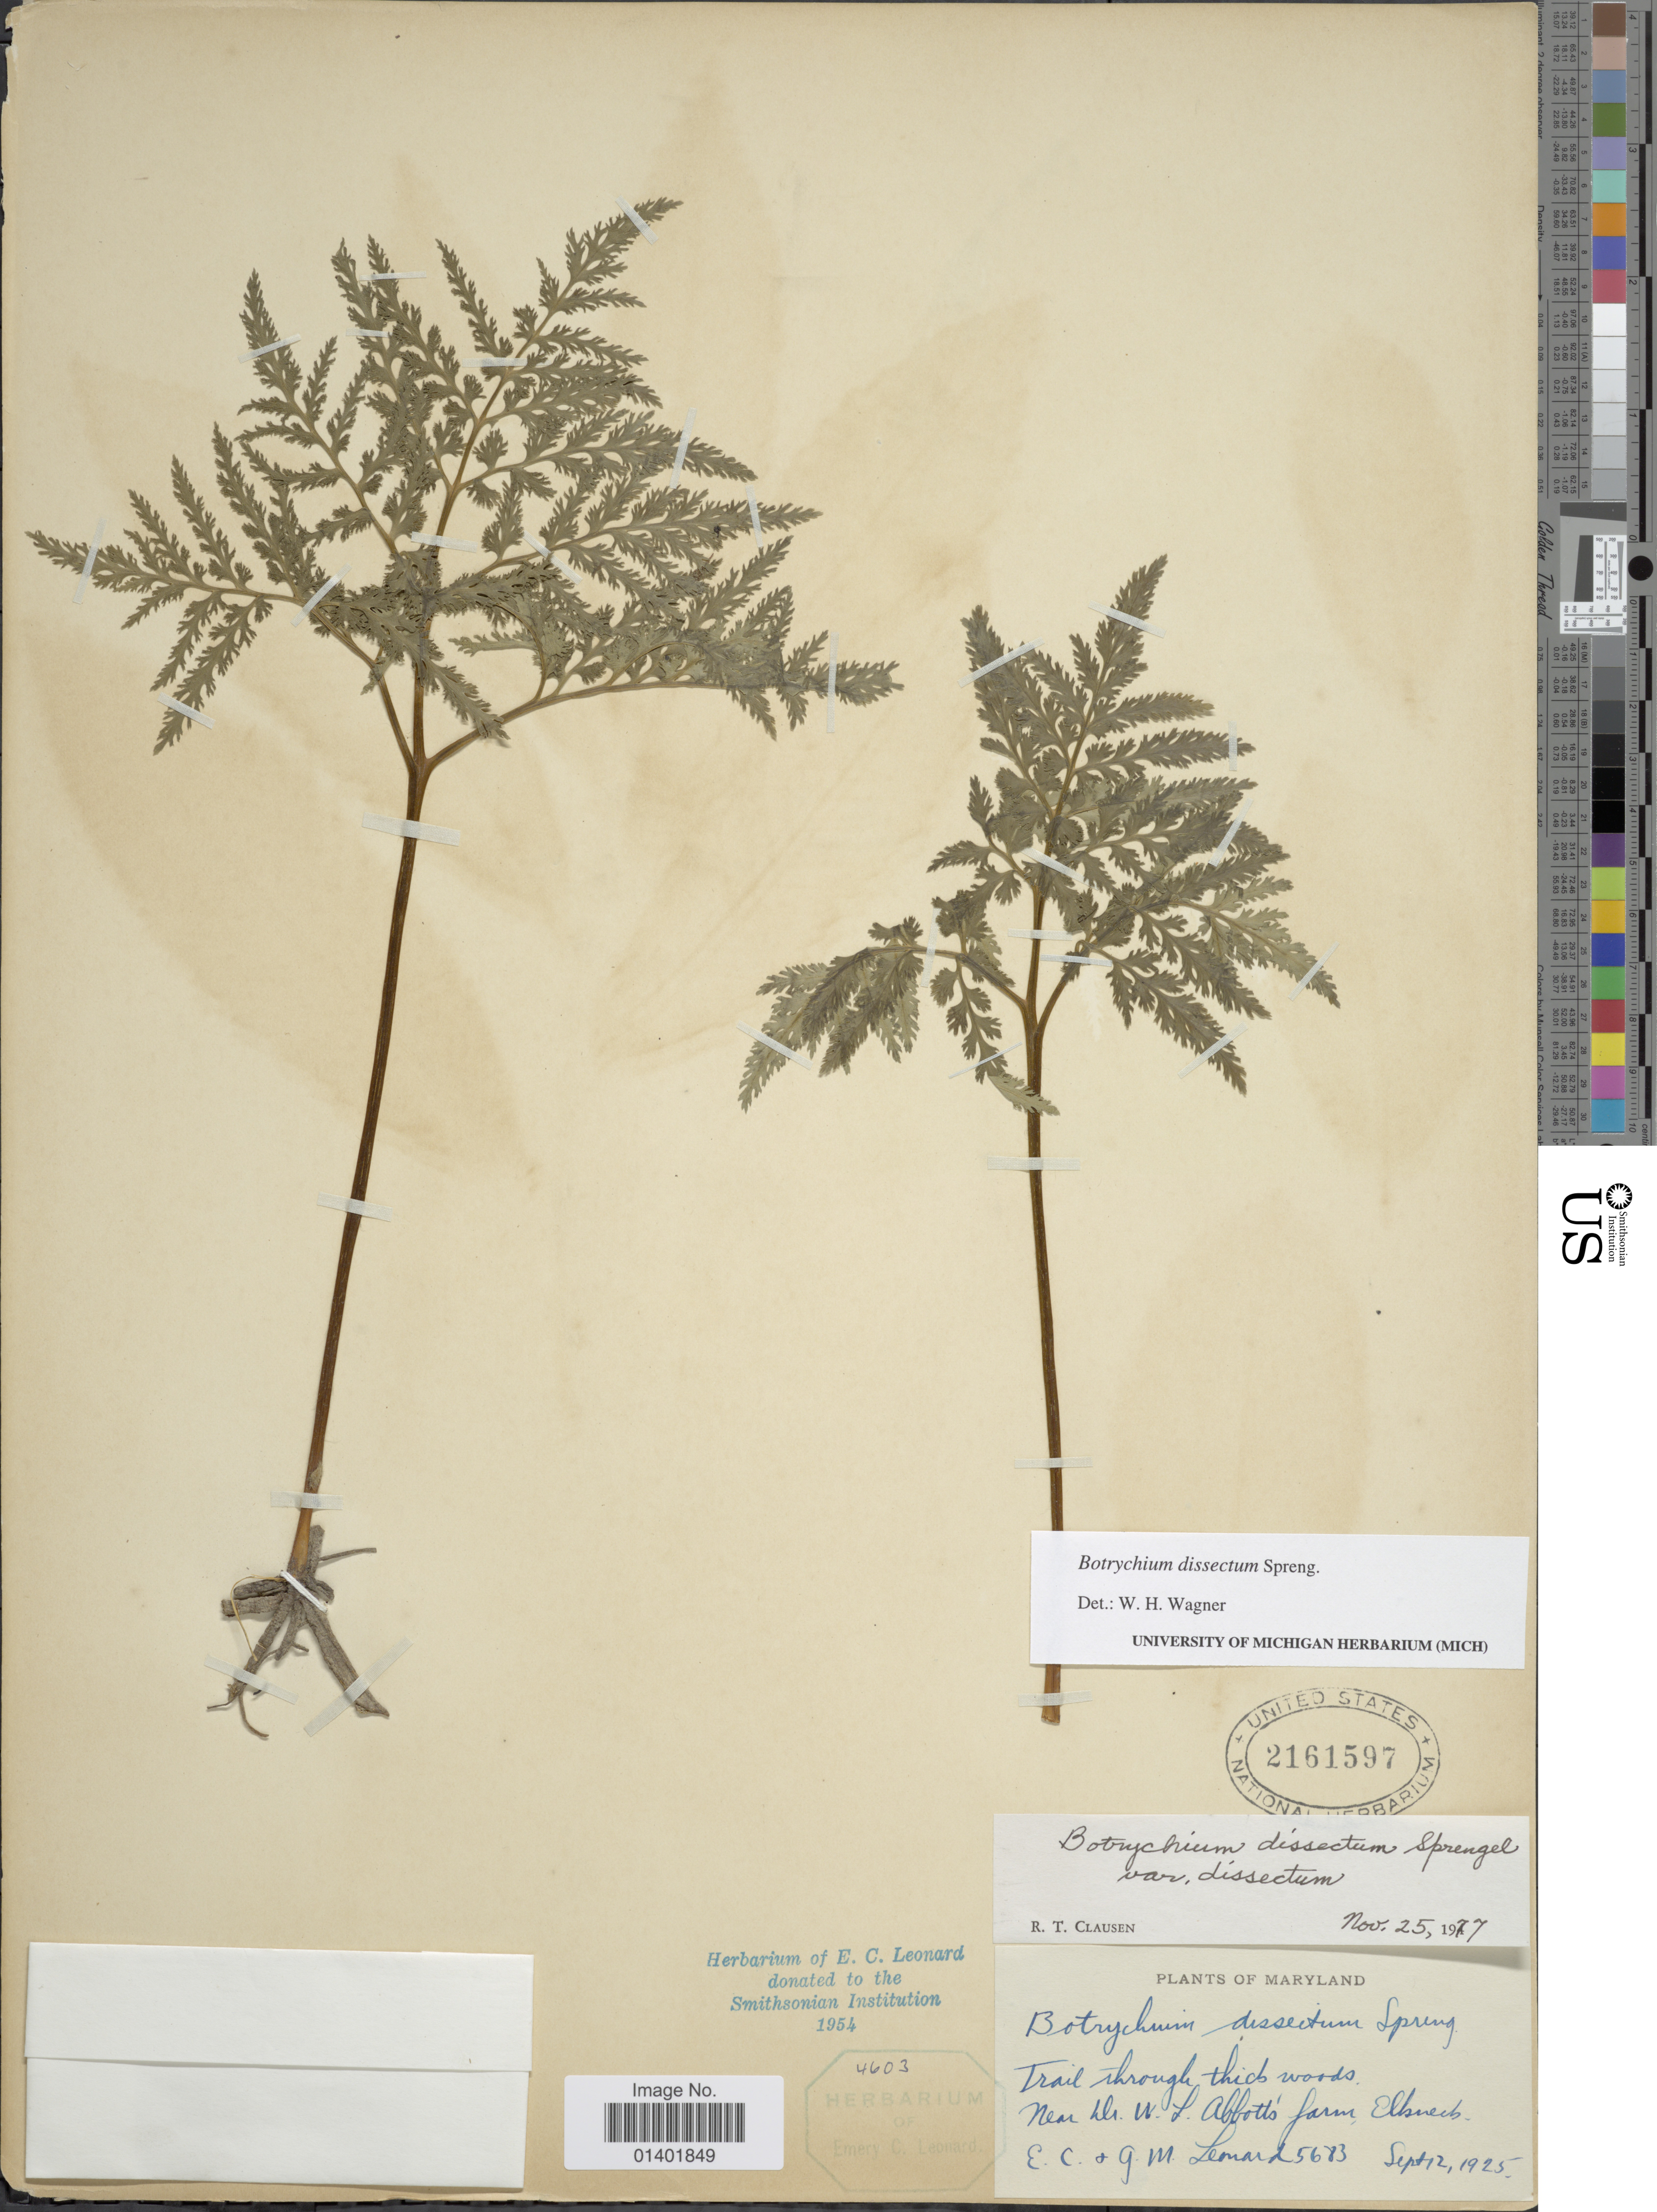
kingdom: Plantae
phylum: Tracheophyta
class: Polypodiopsida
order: Ophioglossales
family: Ophioglossaceae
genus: Botrychium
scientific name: Botrychium dissectum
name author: Spreng.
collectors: E. C. Leonard & G. M. Leonard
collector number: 5683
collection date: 1925-09-12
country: United States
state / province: Maryland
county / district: Cecil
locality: Trail through thick woods, near Dr. W.L. Abbotts farm, Elkneck.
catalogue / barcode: US 2161597